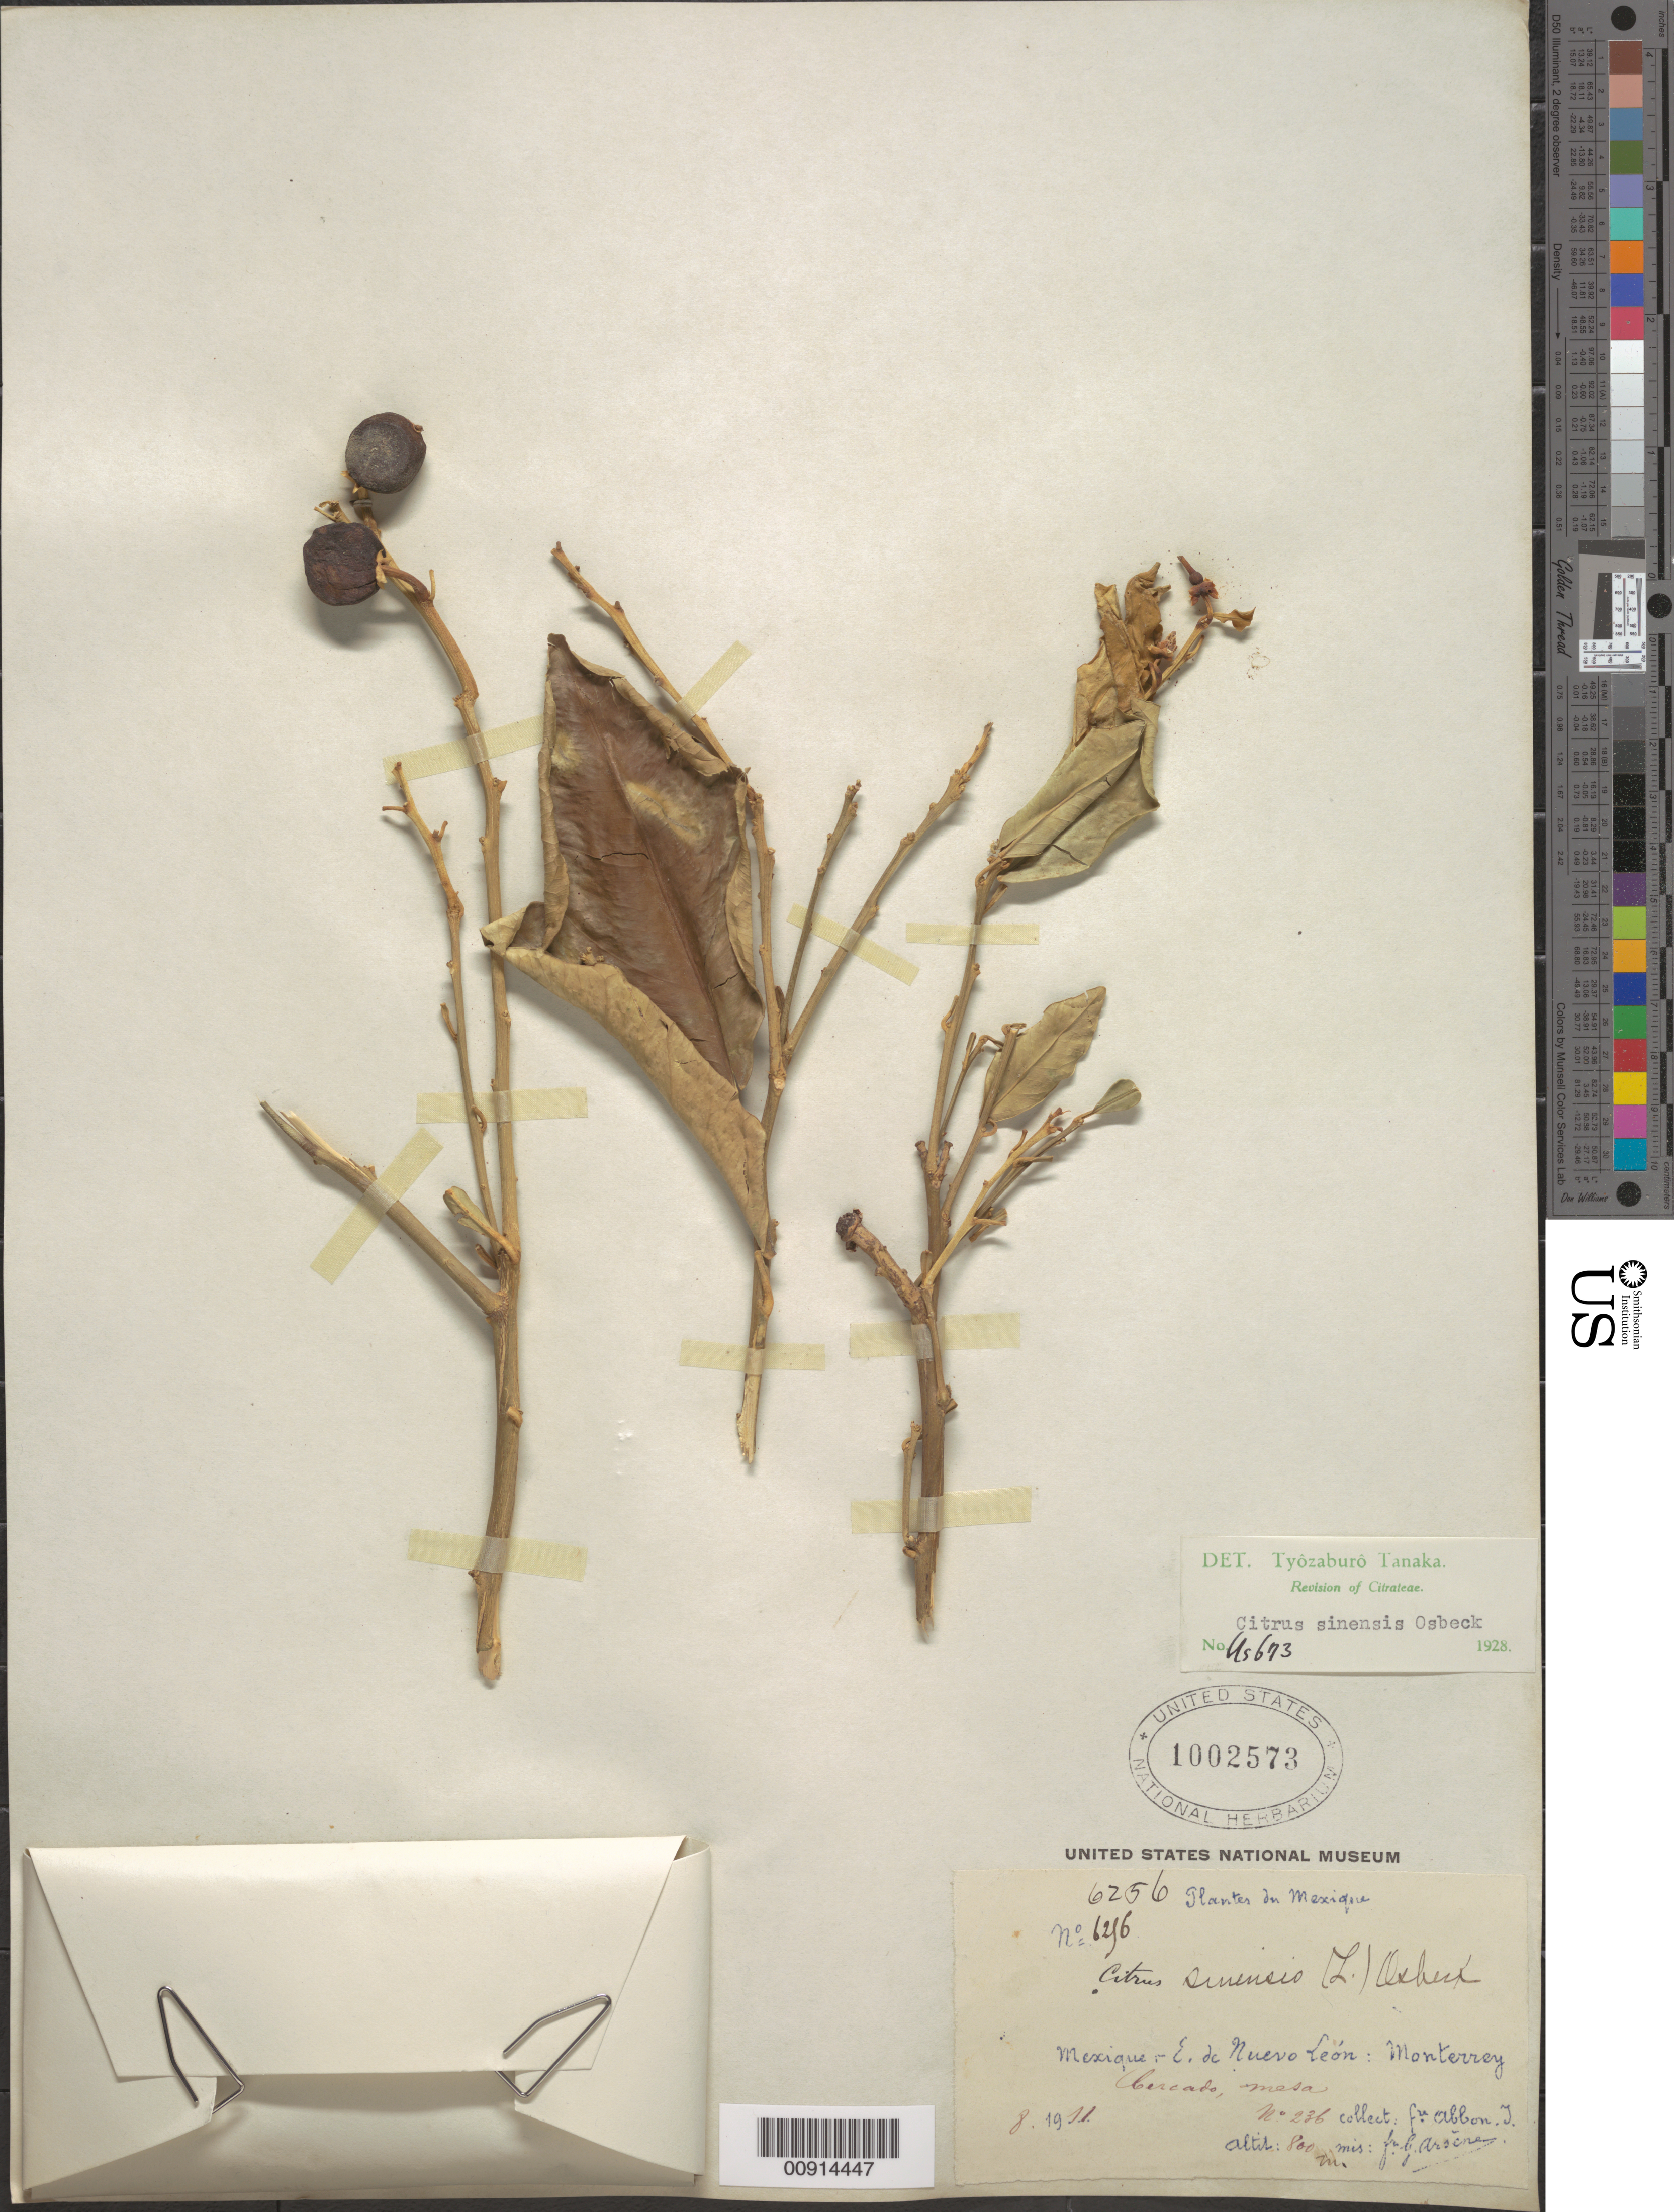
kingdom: Plantae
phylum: Tracheophyta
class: Magnoliopsida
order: Sapindales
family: Rutaceae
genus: Citrus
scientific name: Citrus x sinensis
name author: (L.) Osbeck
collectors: Bro. Abbon & Bro. G. Arsène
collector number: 236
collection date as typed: Aug 1911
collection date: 1911-08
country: Mexico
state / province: Nuevo León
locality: E. de Nuevo León: Monterrey,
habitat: Cercado (illegible), mesa.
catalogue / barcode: US 1002573